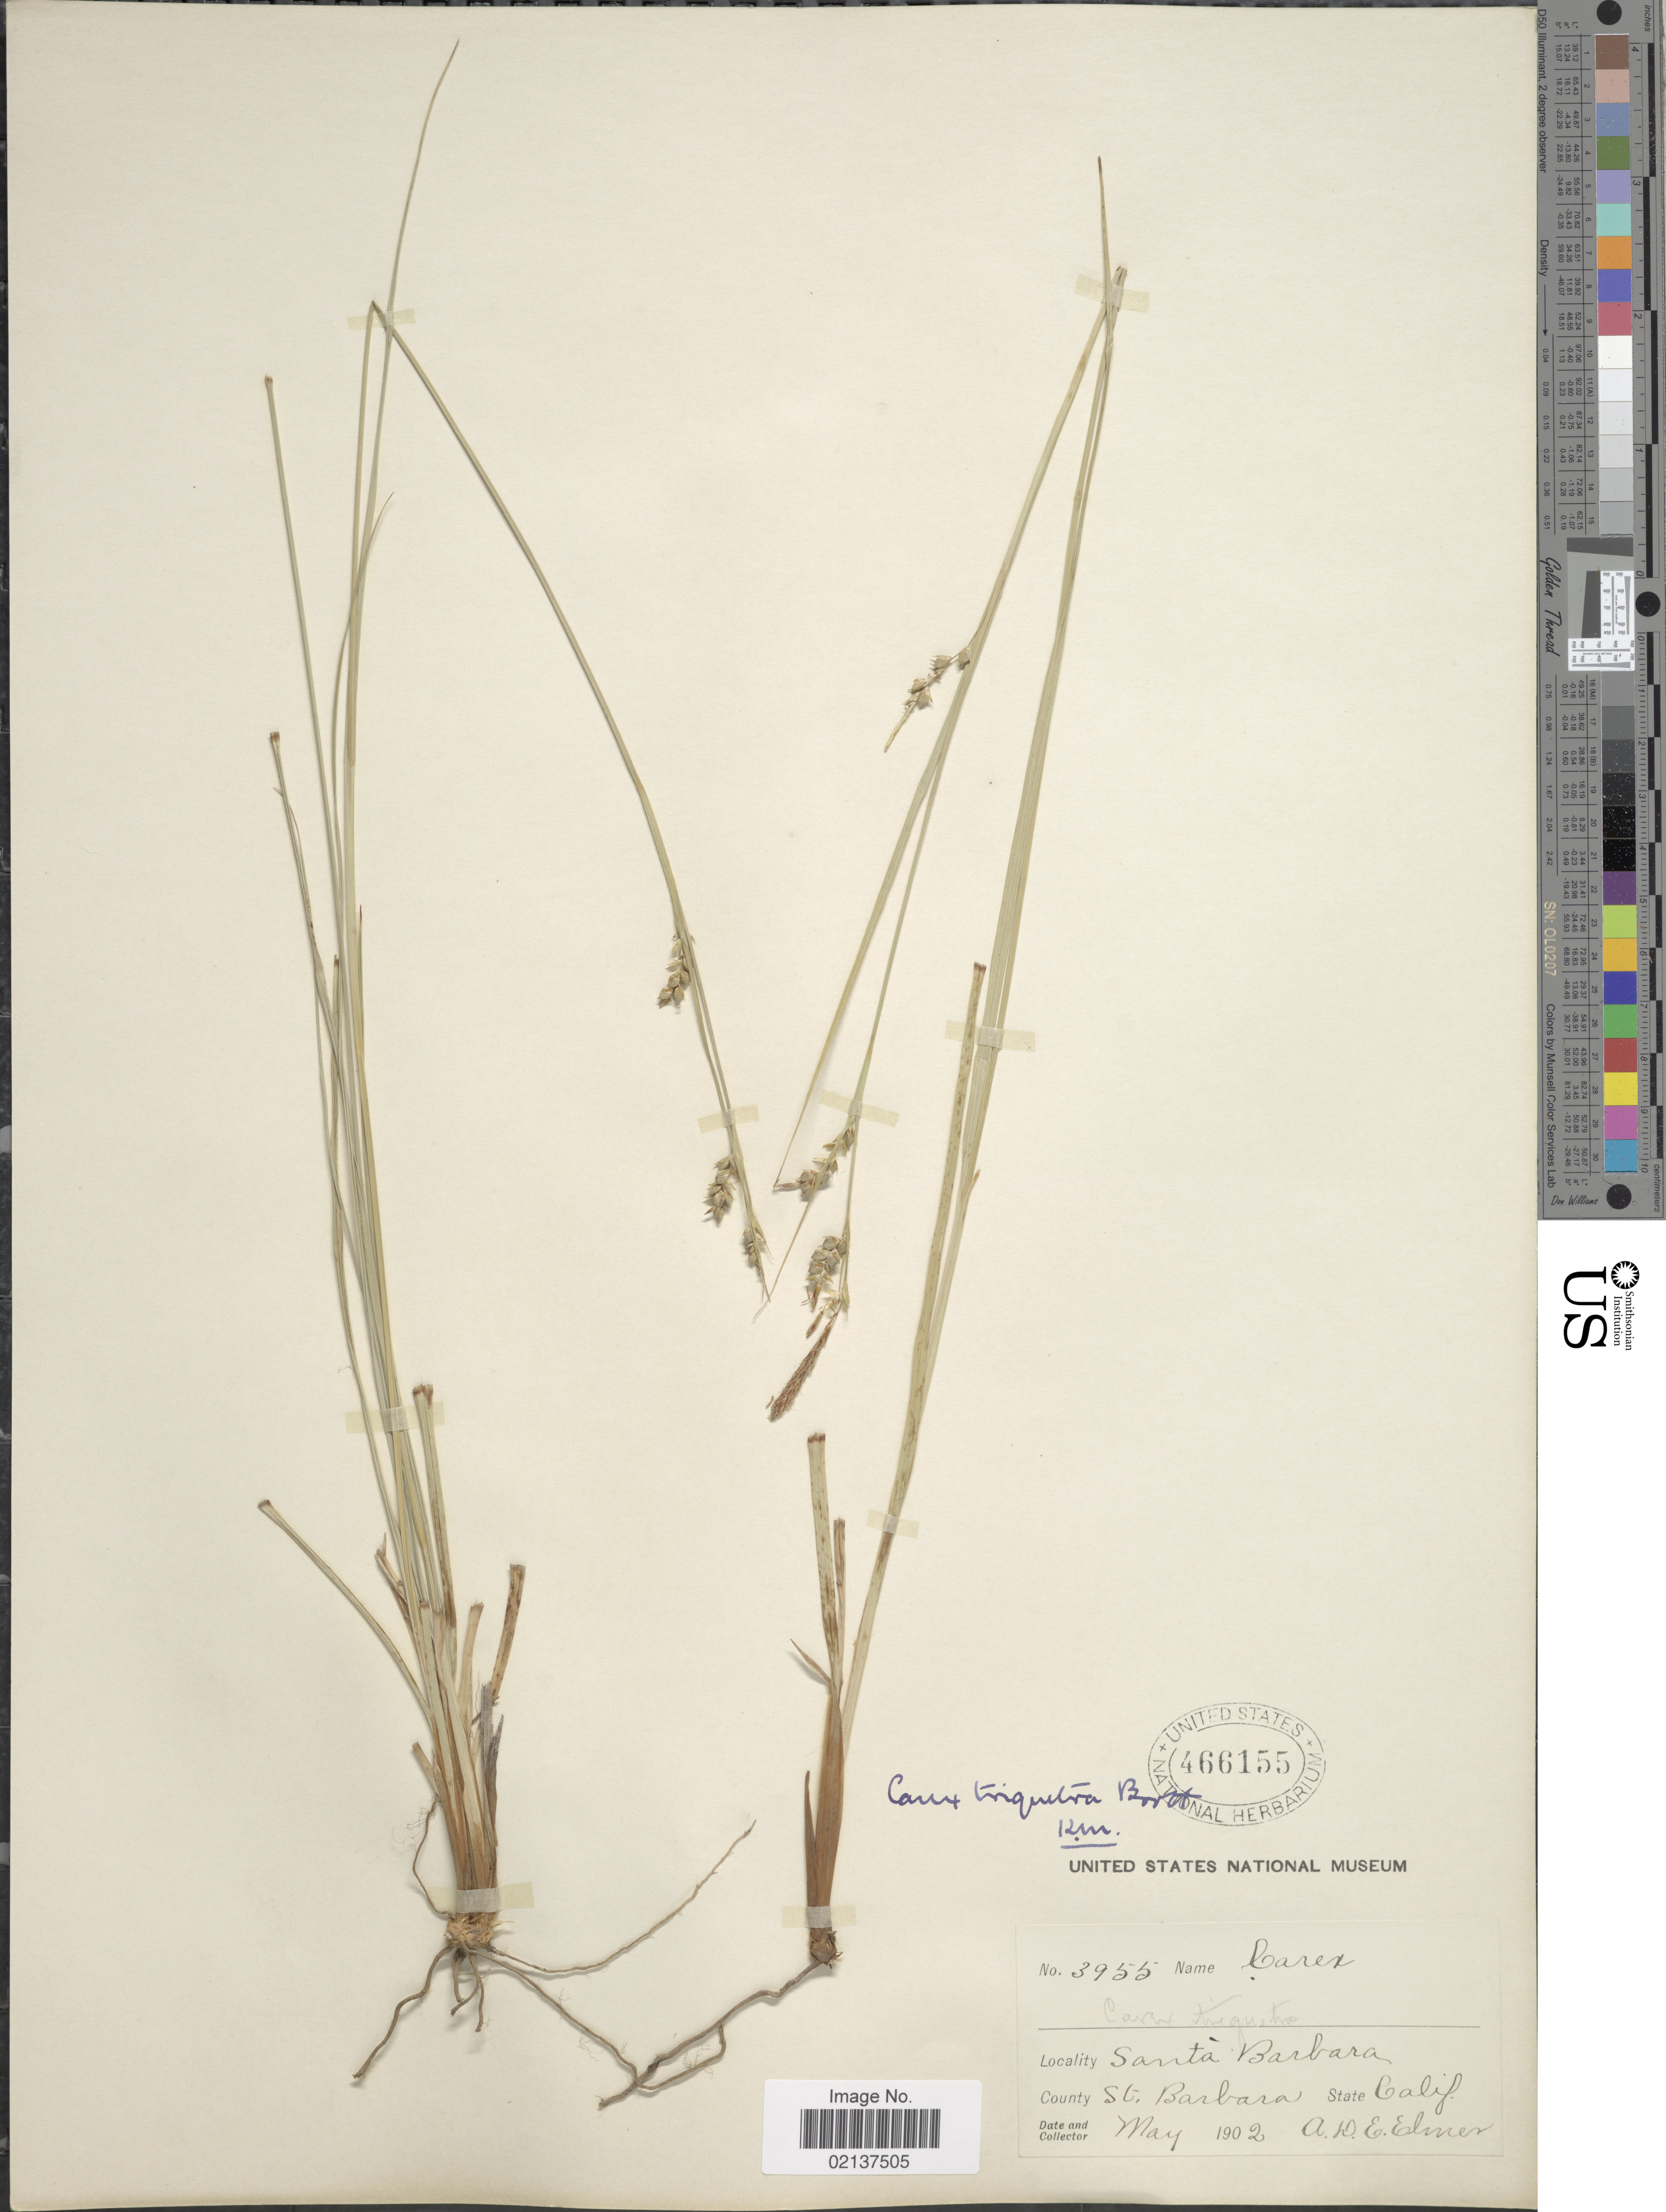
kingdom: Plantae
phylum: Tracheophyta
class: Liliopsida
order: Poales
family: Cyperaceae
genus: Carex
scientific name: Carex triquetra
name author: Boott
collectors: A. D. E. Elmer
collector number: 3955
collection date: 1902-05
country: United States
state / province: California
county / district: Santa Barbara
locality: Santa Barbara, County. St. Barbara, State Calif.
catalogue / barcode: US 466155